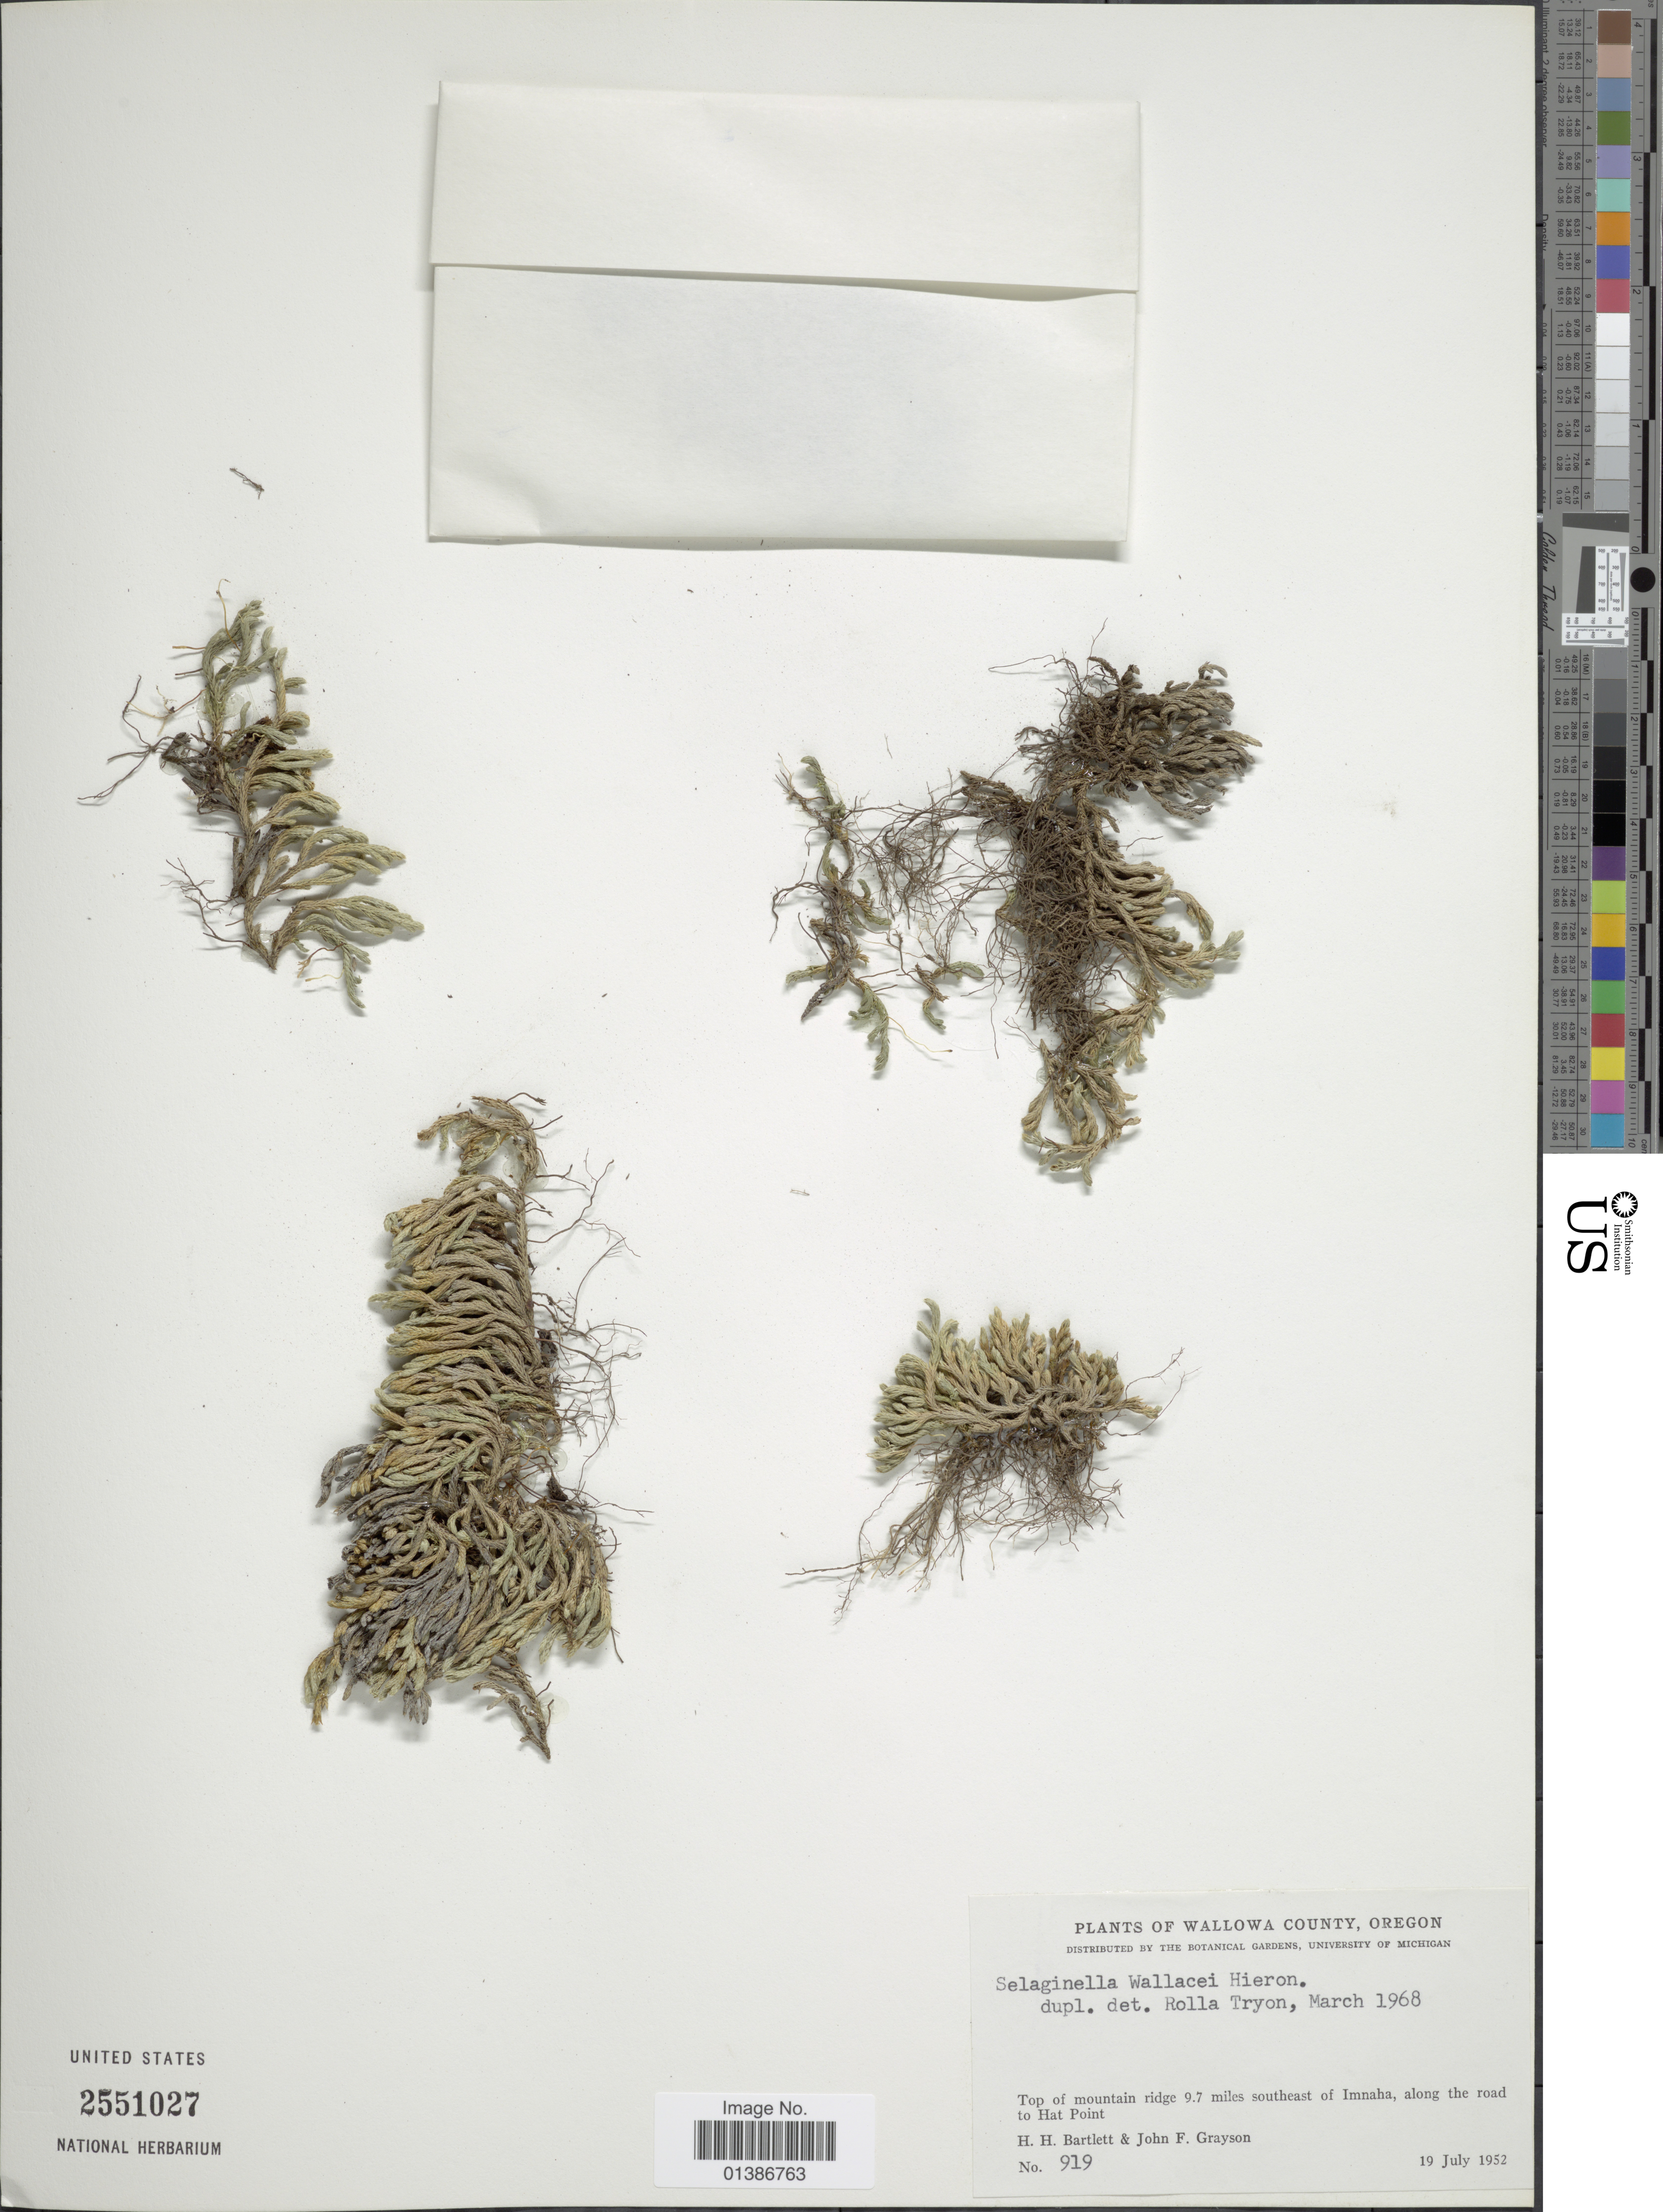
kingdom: Plantae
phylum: Tracheophyta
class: Lycopodiopsida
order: Selaginellales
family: Selaginellaceae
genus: Selaginella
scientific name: Selaginella wallacei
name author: Hieron.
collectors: H. H. Bartlett & J. Grayson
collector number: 919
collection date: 1952-07-19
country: United States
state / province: Oregon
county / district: Wallowa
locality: Wallowa County. Top of mountain ridge 9.7 miles southeast of Imnaha, along the road to Hat Point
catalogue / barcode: US 2551027